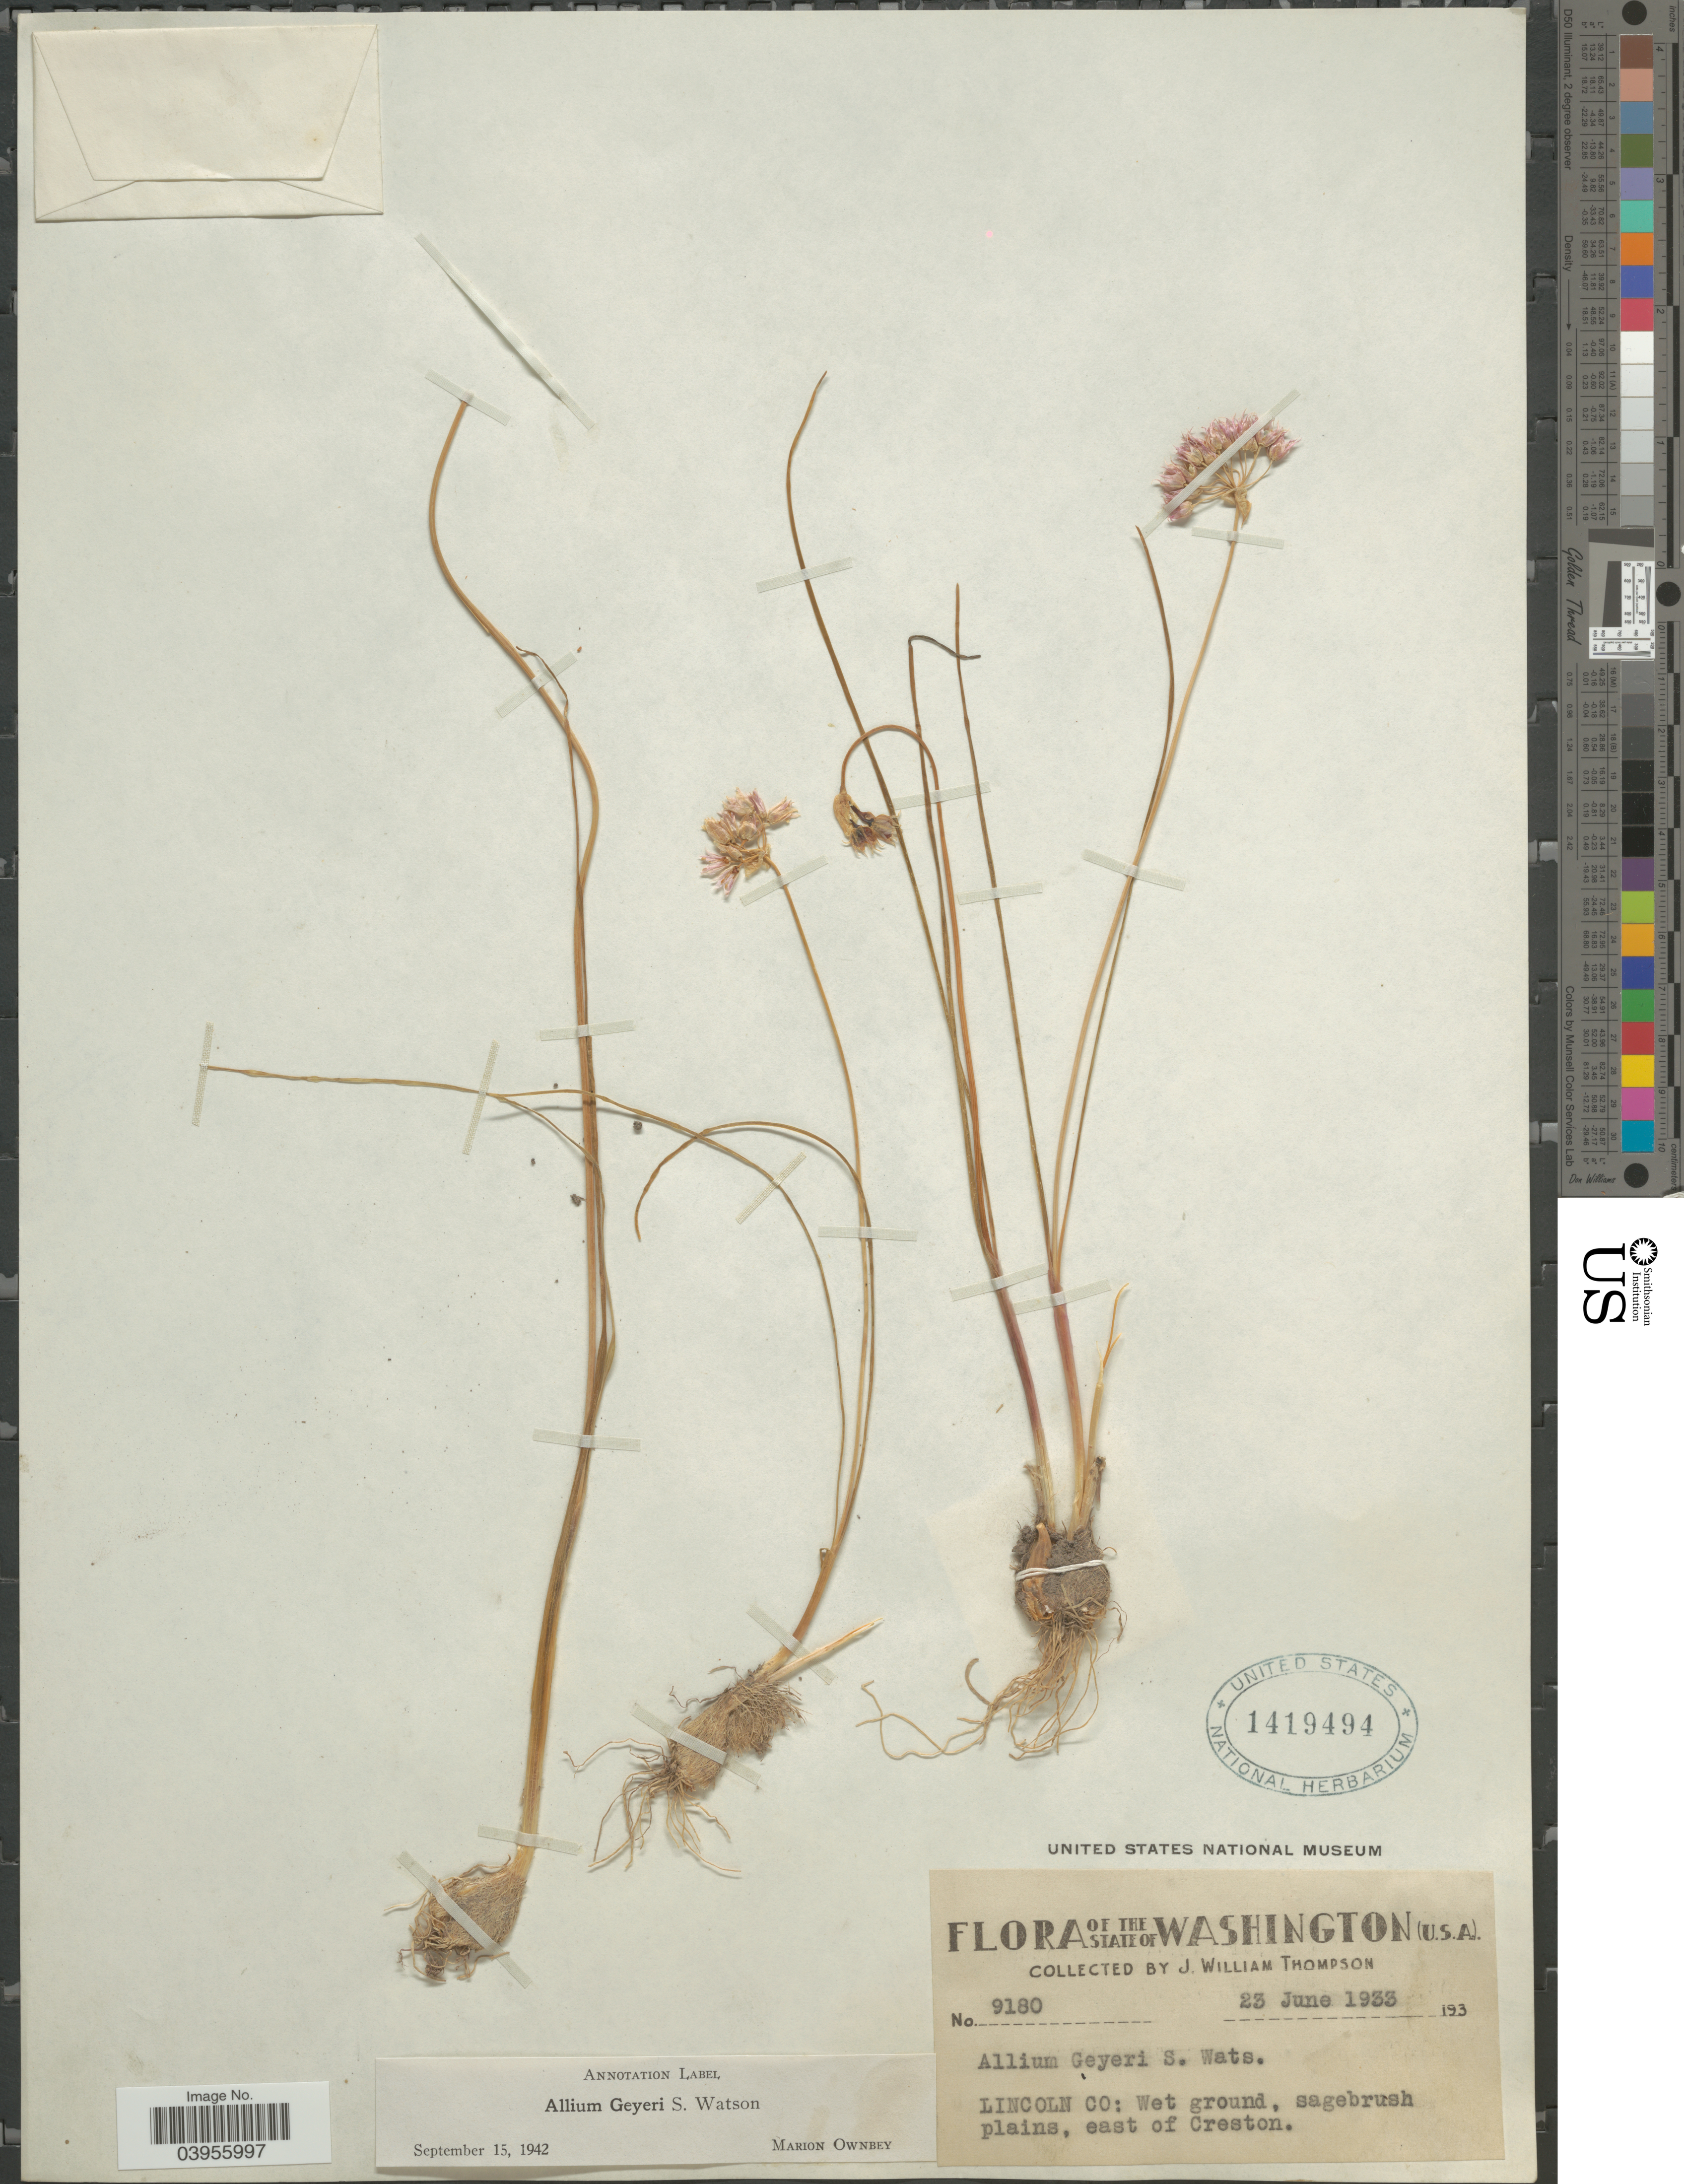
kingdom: Plantae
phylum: Tracheophyta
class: Liliopsida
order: Asparagales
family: Amaryllidaceae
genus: Allium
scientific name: Allium geyeri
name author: S. Watson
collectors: J. W. Thompson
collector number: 9180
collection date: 1933-06-23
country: United States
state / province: Washington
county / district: Lincoln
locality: Lincoln Co: Wet ground, sagebrush plains, east of Creston.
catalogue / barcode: US 1419494